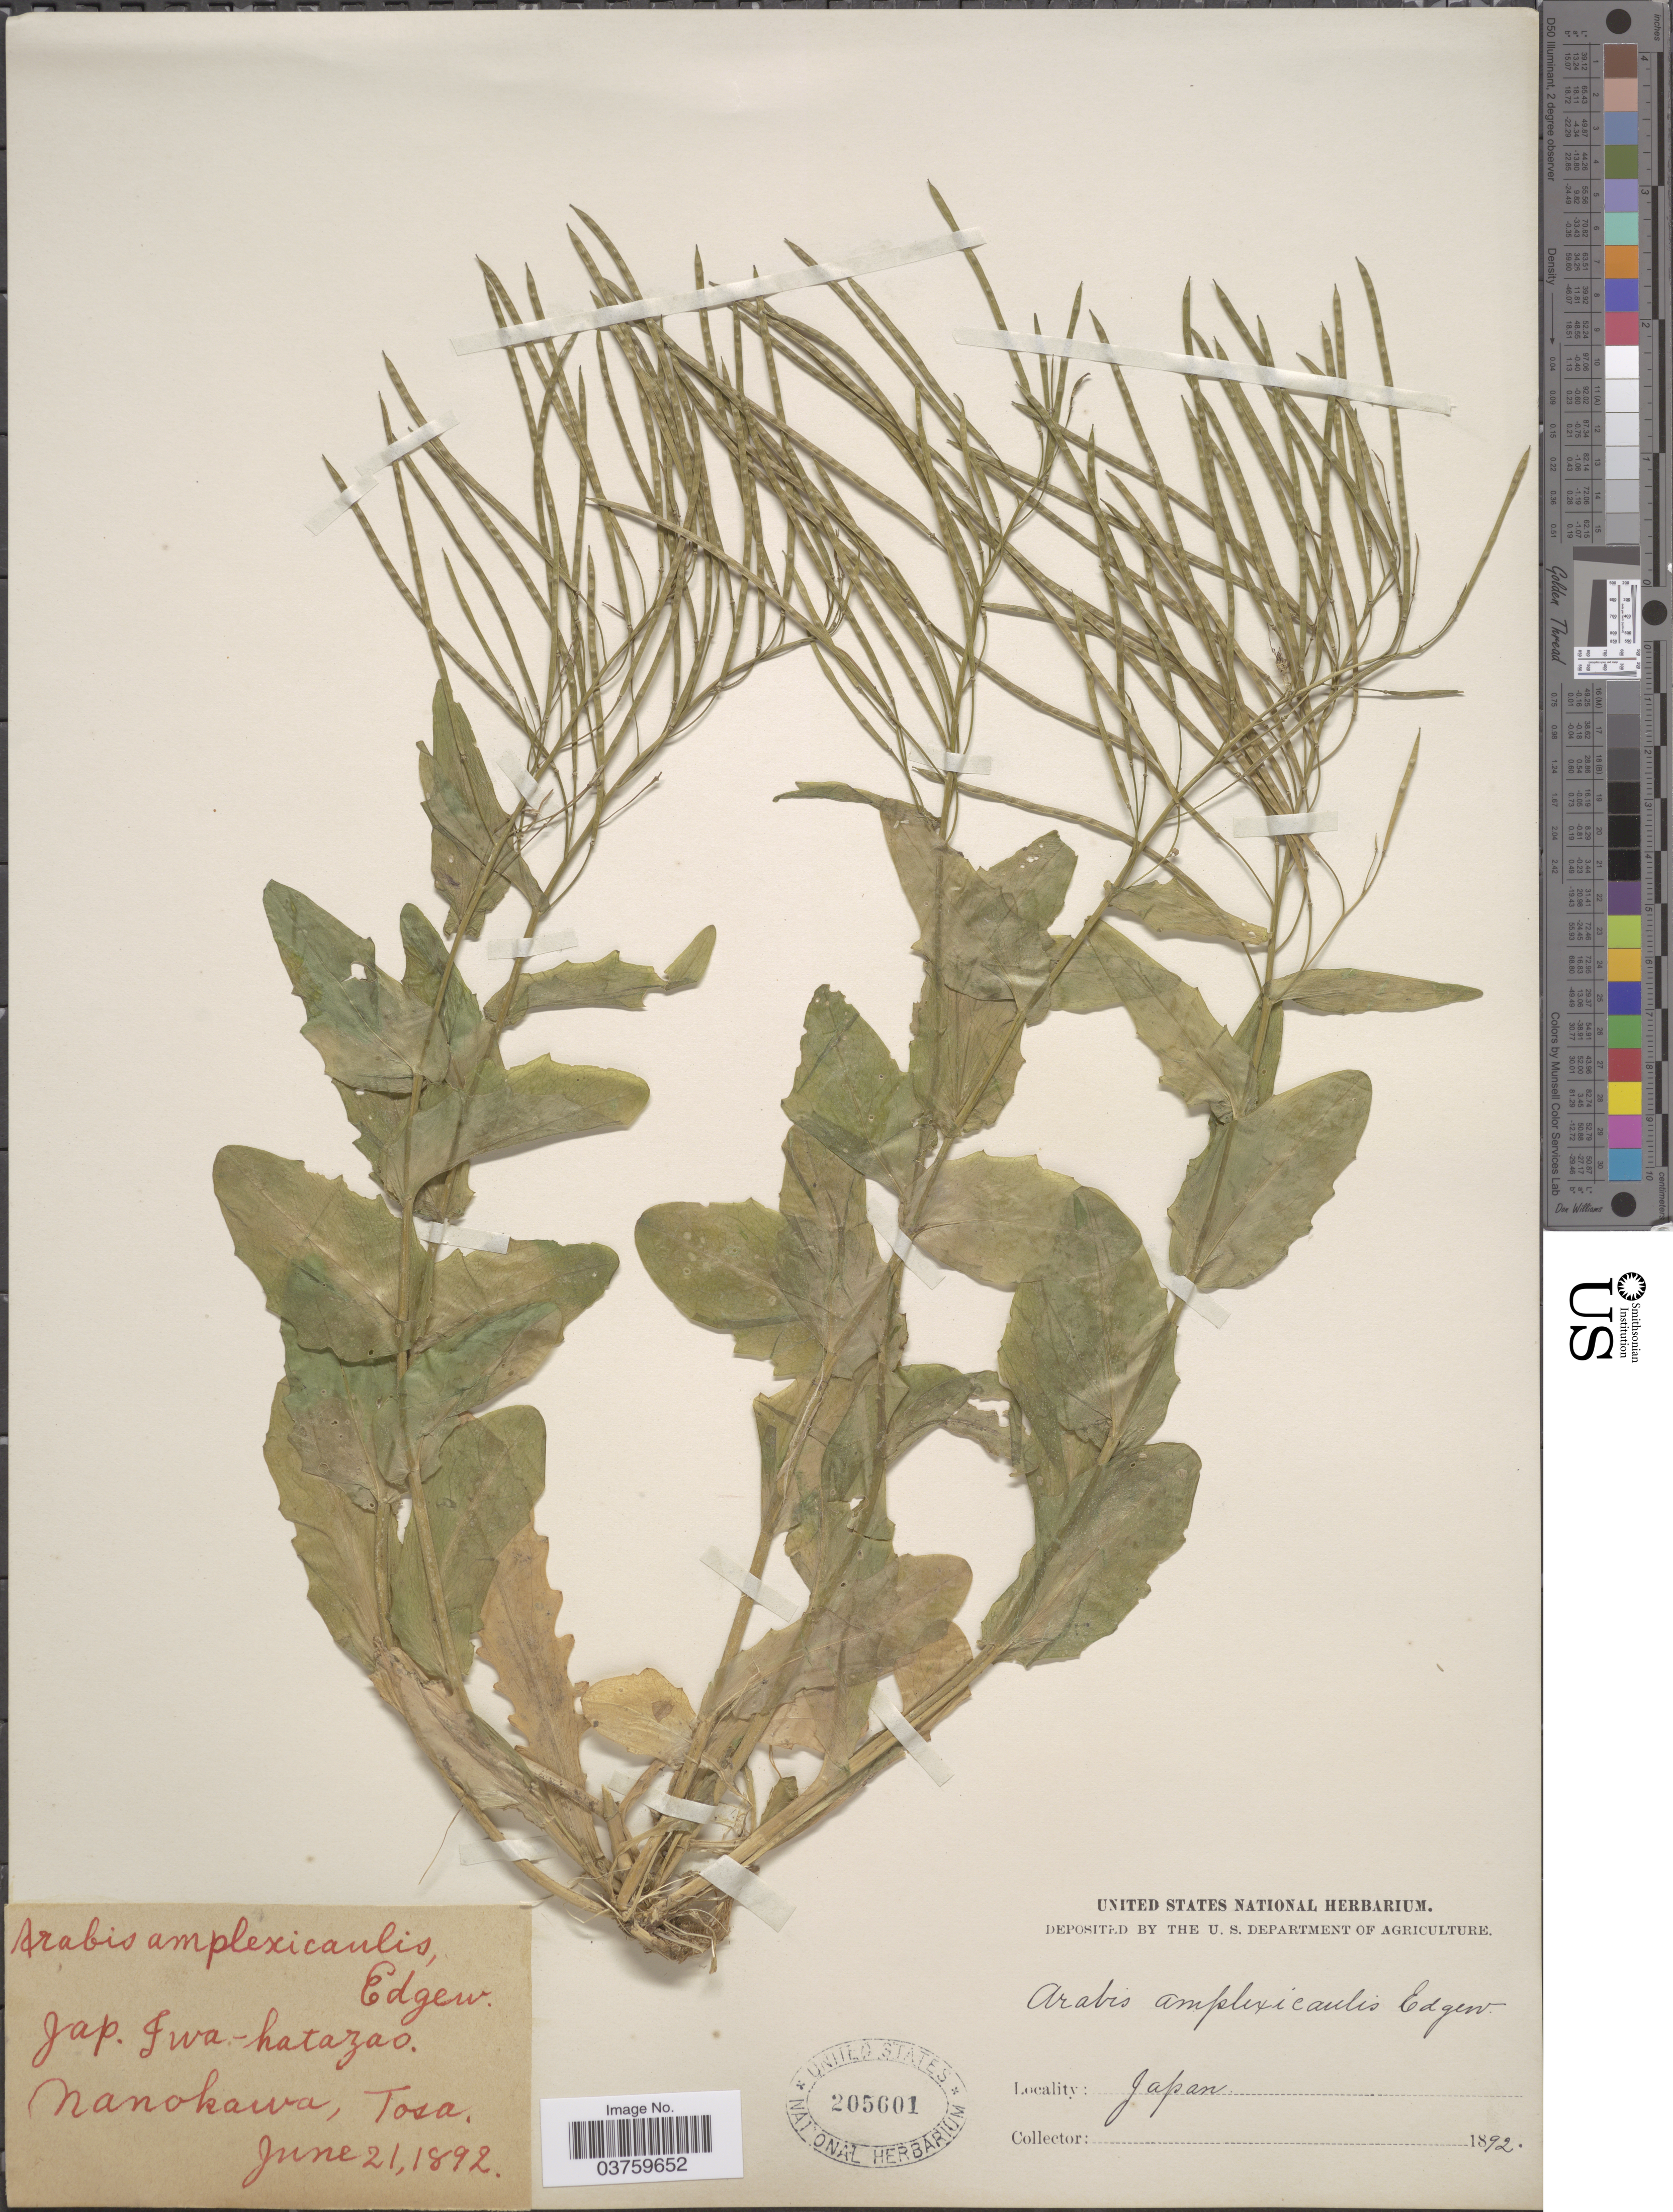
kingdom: Plantae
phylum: Tracheophyta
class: Magnoliopsida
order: Brassicales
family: Brassicaceae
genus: Arabis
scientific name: Arabis amplexicaulis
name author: Edgew.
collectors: ex herb. United States National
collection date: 1892-06-21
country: Japan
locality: Nanokawa, Tosa.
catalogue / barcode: US 205601